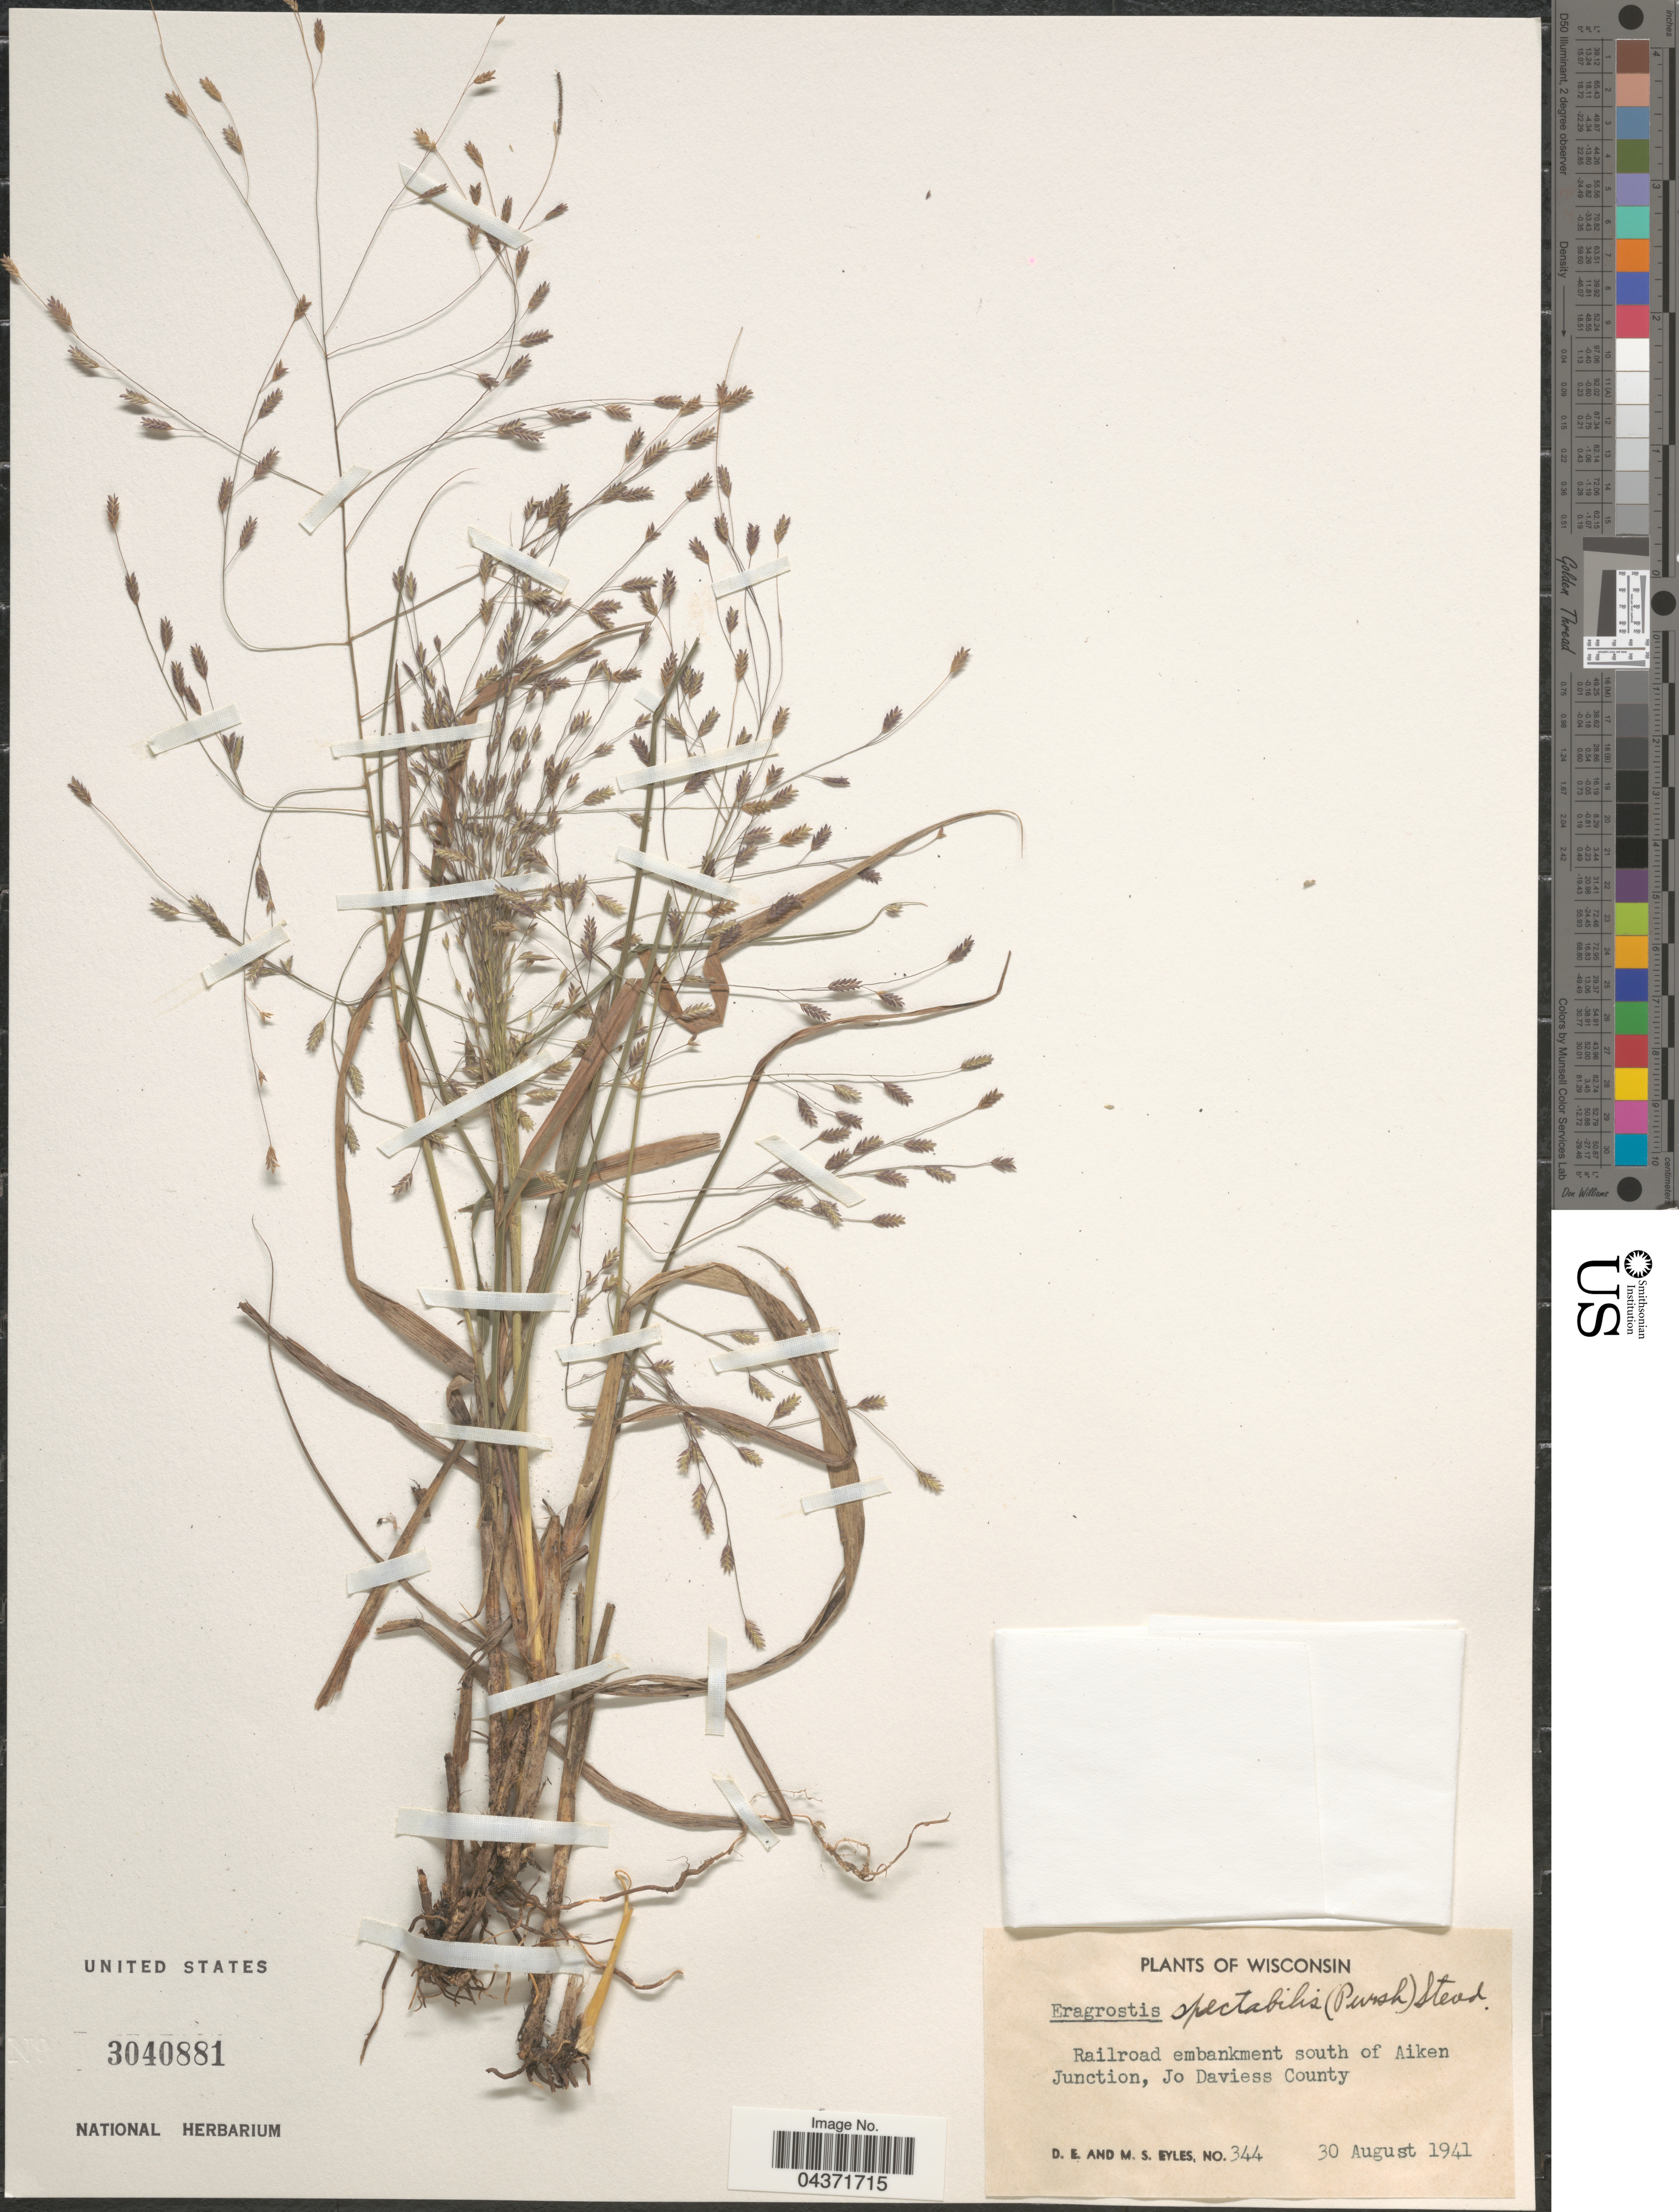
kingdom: Plantae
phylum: Tracheophyta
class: Liliopsida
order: Poales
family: Poaceae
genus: Eragrostis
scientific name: Eragrostis spectabilis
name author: (Pursh) Steud.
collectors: D. Eyles & M. Eyles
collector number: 344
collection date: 1941-08-30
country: United States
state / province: Wisconsin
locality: Railroad embankment south of Aiken Junction, Jo Daviess County.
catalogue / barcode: US 3040881